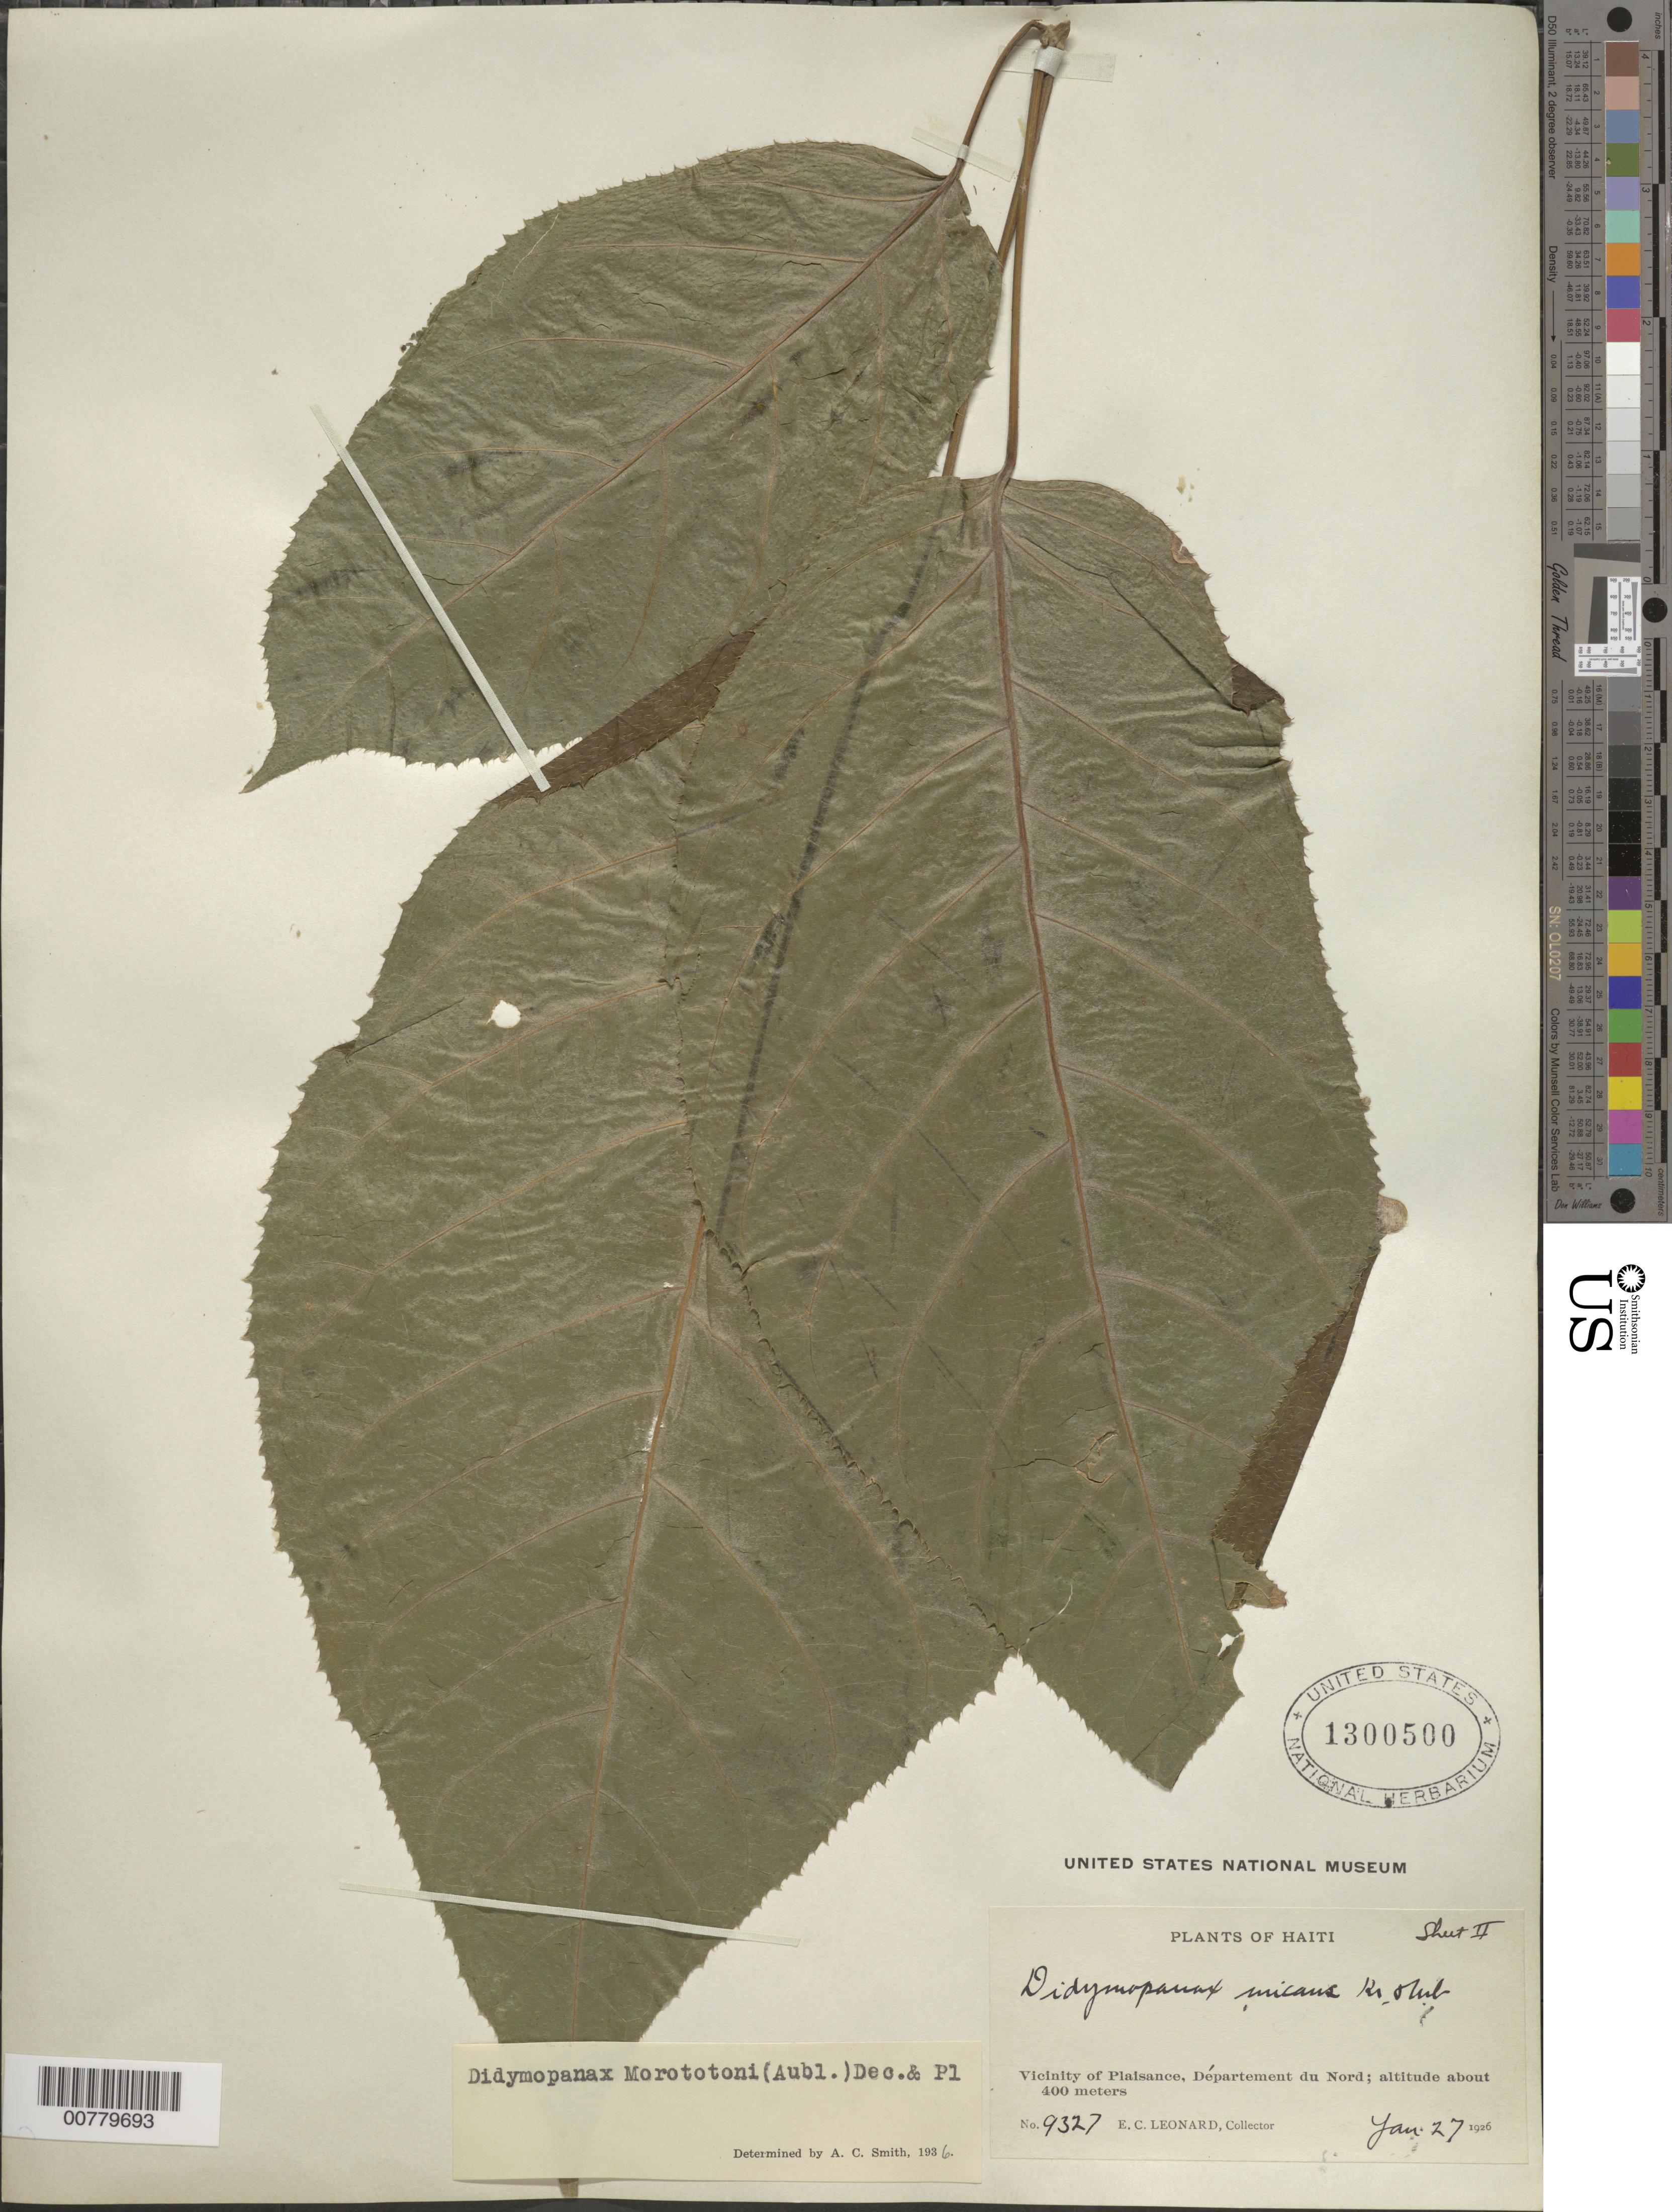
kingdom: Plantae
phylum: Tracheophyta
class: Magnoliopsida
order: Apiales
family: Araliaceae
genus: Schefflera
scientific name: Schefflera morototoni (Aubl.) Maguire, Steyerm. & Frodin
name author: (Aubl.) Maguire et al.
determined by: Smith, A. C.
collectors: E. C. Leonard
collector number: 9327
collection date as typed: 27 Jan 1926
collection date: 1926-01-27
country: Haiti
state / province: Nord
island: Hispaniola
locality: Vicinity of Plaisance, along Marmelade trail.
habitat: Along trail.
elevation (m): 400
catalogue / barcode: US 1300500